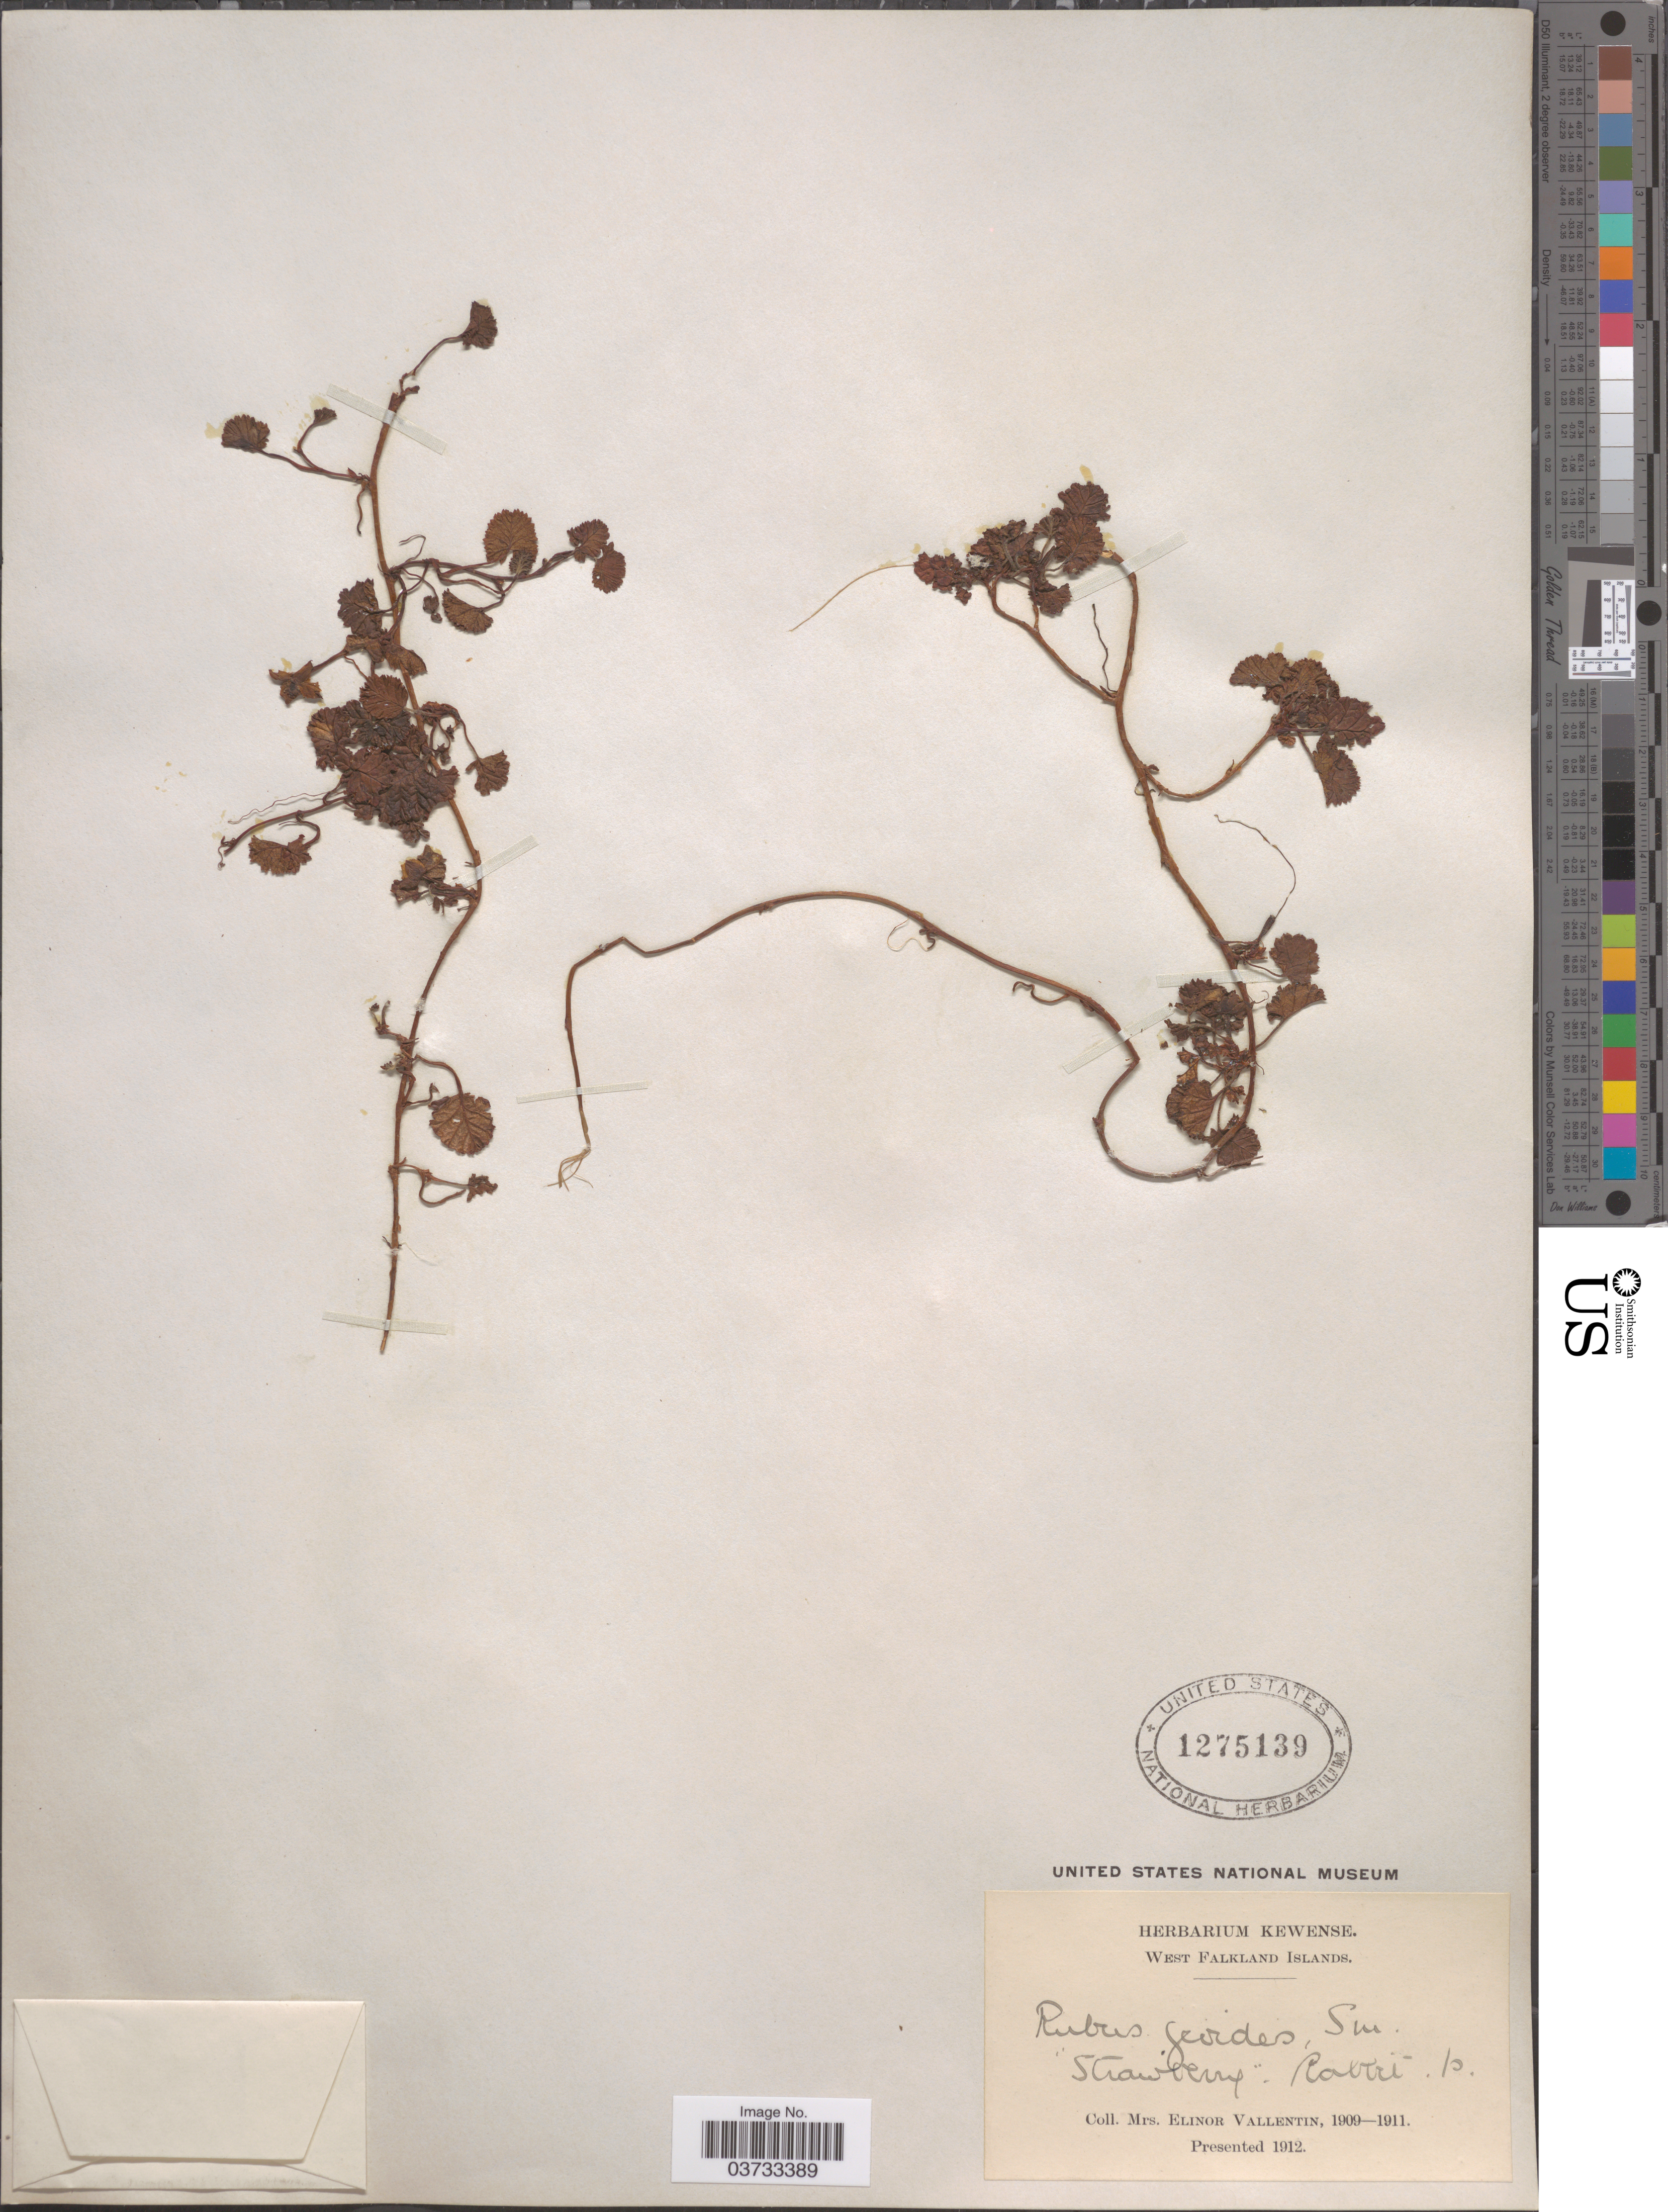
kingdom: Plantae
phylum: Tracheophyta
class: Magnoliopsida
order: Rosales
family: Rosaceae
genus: Rubus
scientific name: Rubus geoides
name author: Sm.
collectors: E. Vallentin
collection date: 1909/1911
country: Falkland Islands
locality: West Falkland Islands.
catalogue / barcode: US 1275139